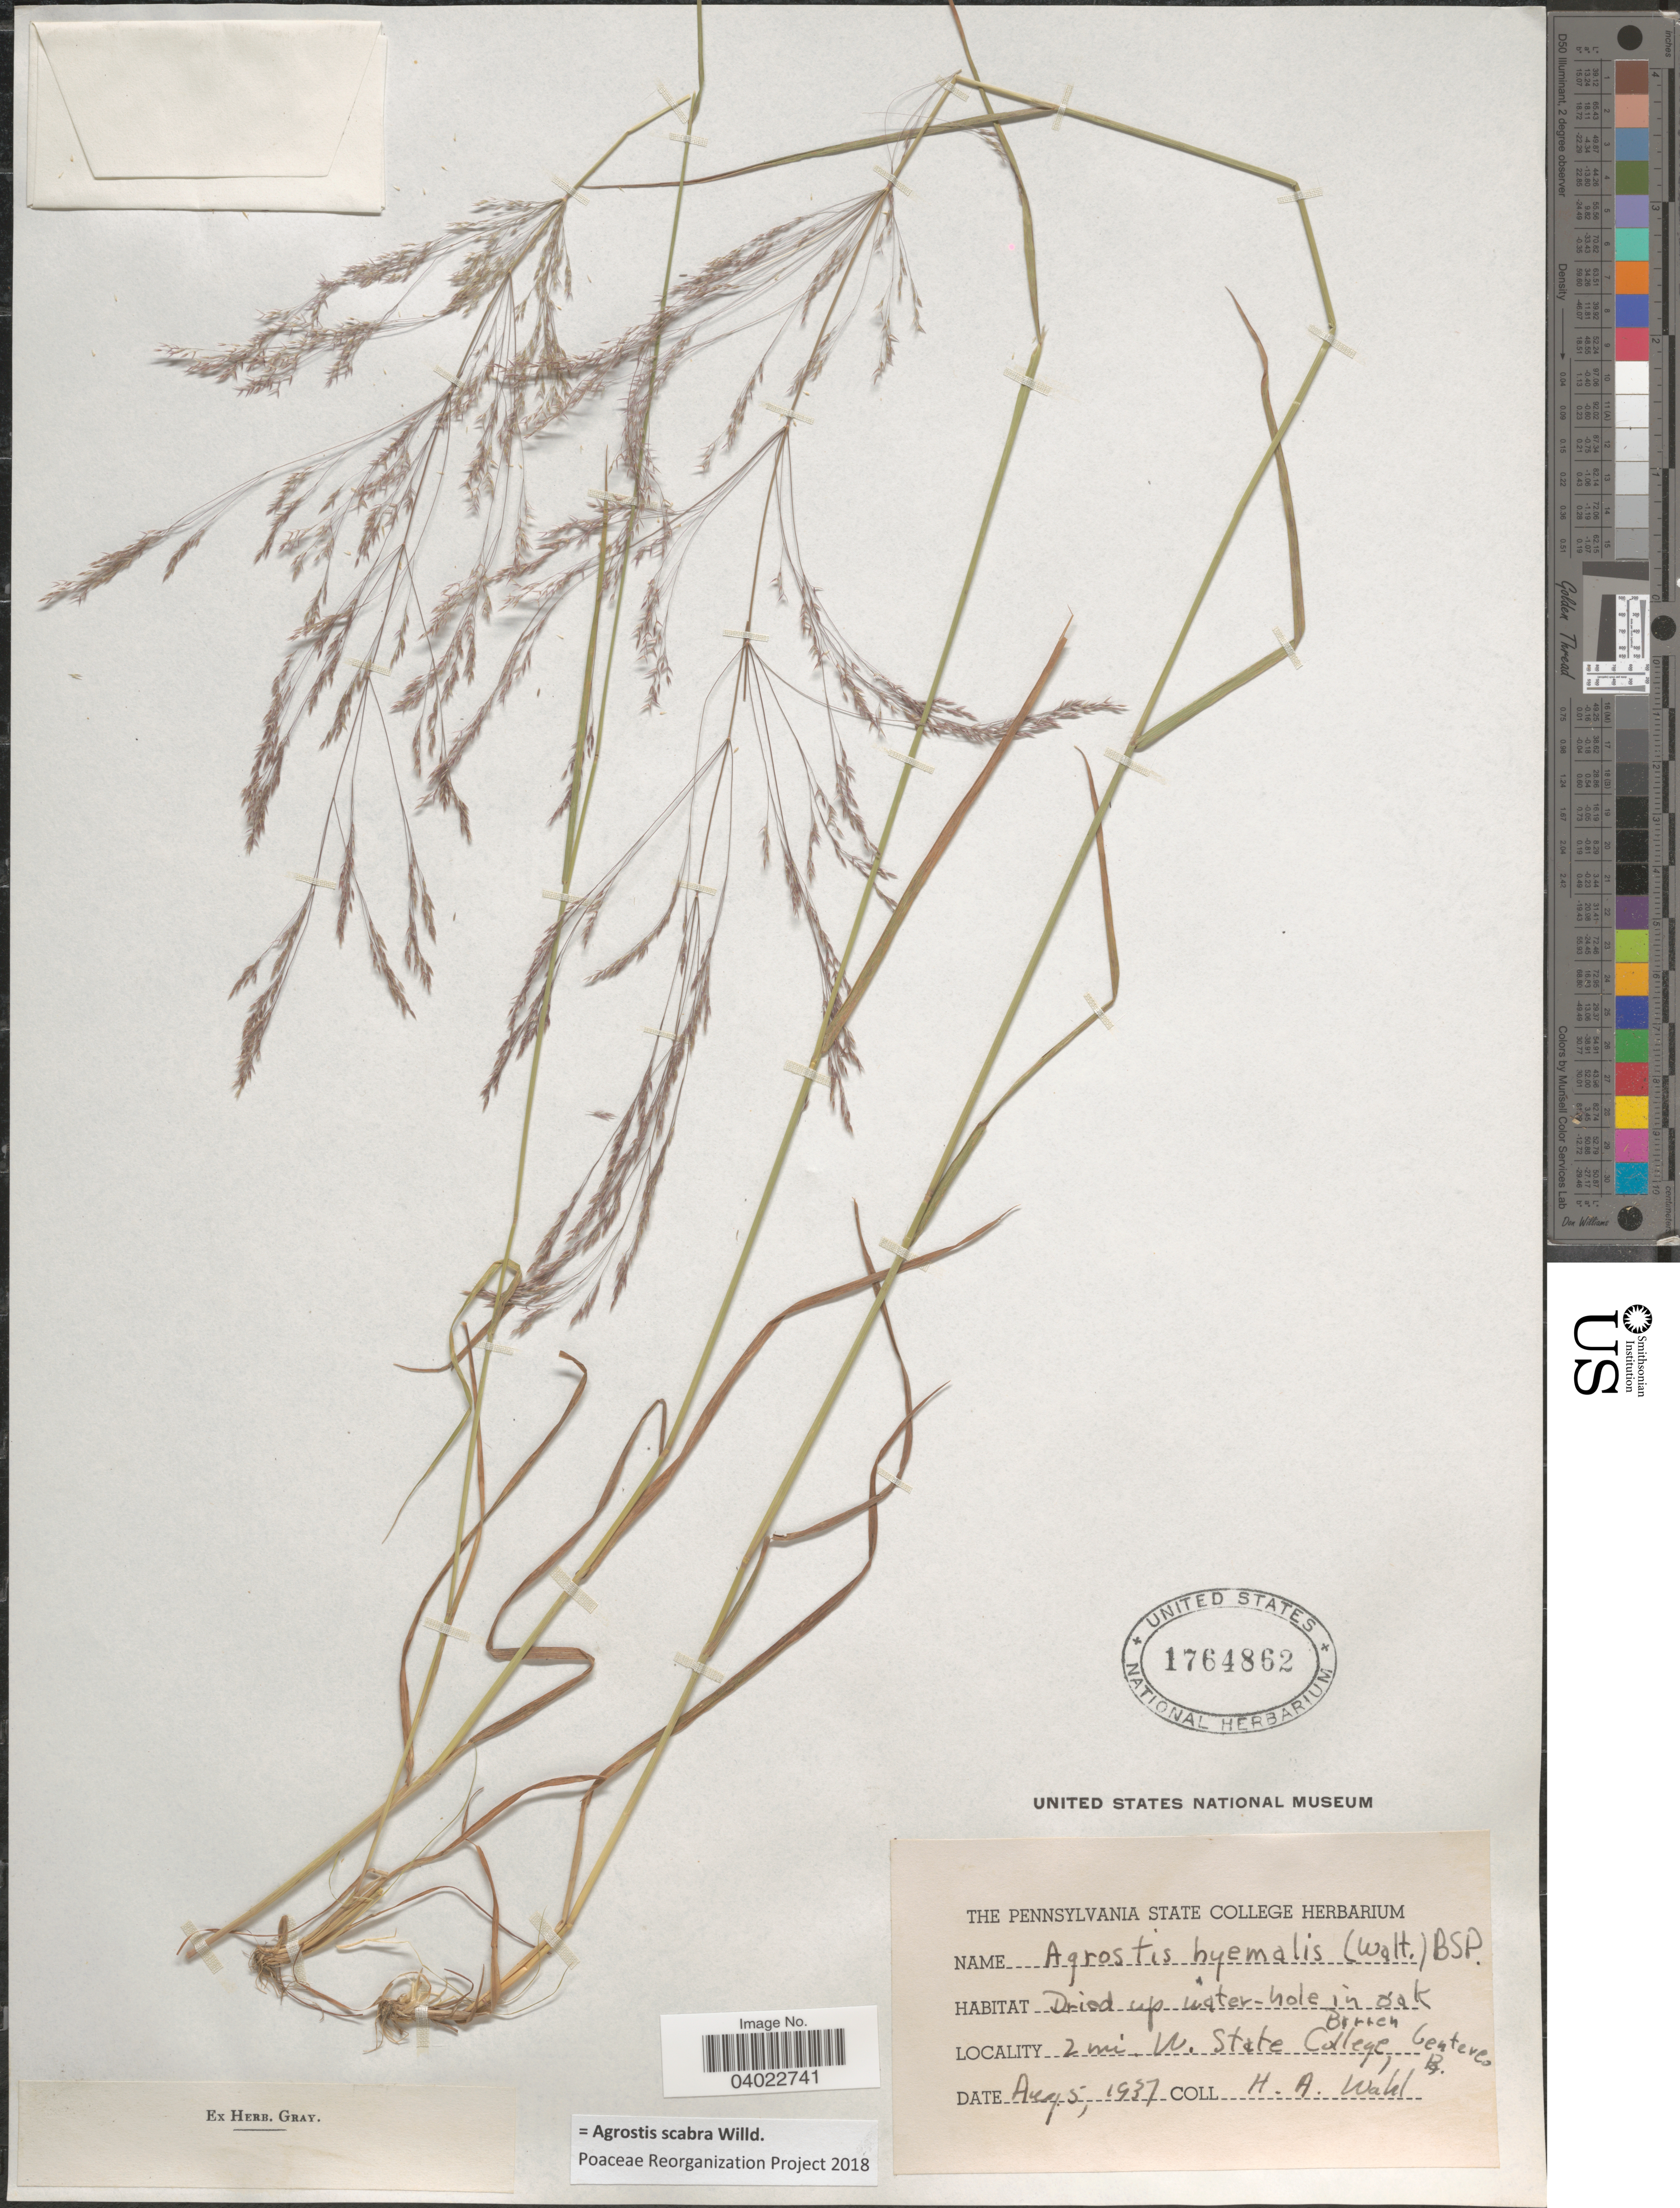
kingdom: Plantae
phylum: Tracheophyta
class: Liliopsida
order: Poales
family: Poaceae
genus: Agrostis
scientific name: Agrostis scabra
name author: Willd.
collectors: H. A. Wahl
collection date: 1937-08-05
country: United States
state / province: Pennsylvania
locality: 2 mi. W. State College, Center Co.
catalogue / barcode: US 1764862